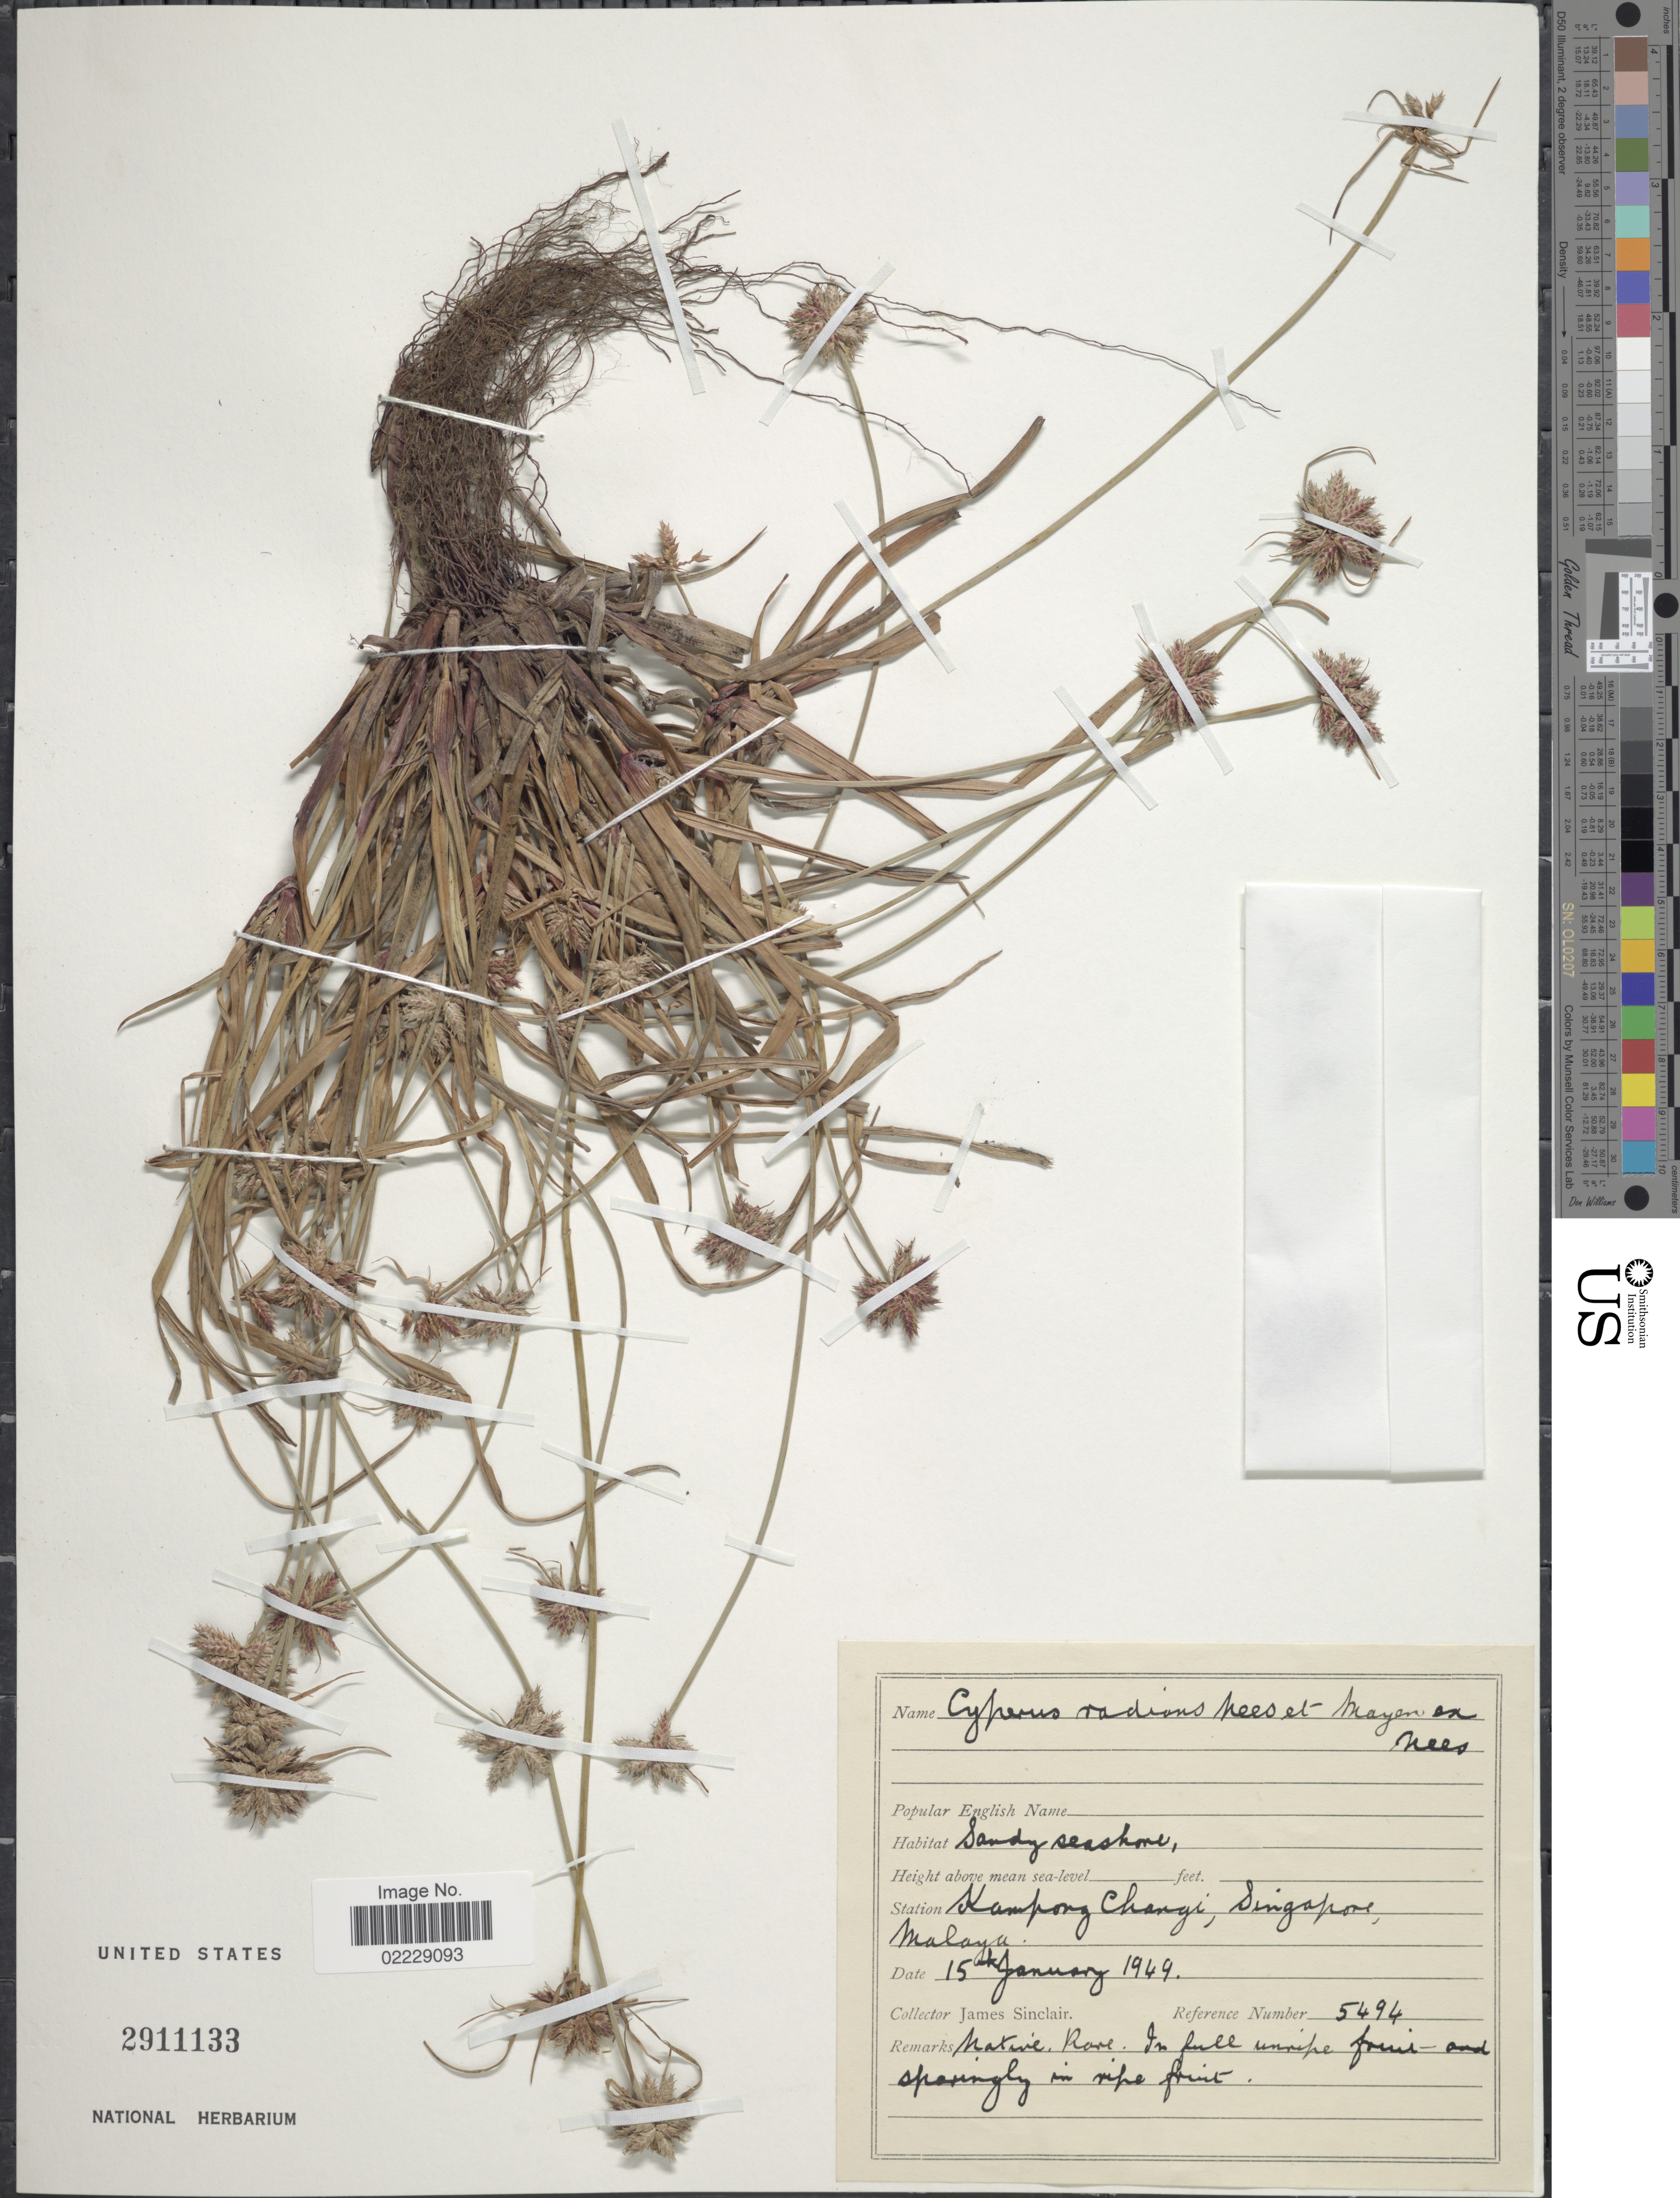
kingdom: Plantae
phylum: Tracheophyta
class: Liliopsida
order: Poales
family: Cyperaceae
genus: Cyperus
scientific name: Cyperus radians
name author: Nees & Meyen ex Kunth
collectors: J. Sinclair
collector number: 5494?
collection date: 1949-01-15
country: Singapore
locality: Kampong Changi, Malaya, sandy seashore.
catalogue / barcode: US 2911133